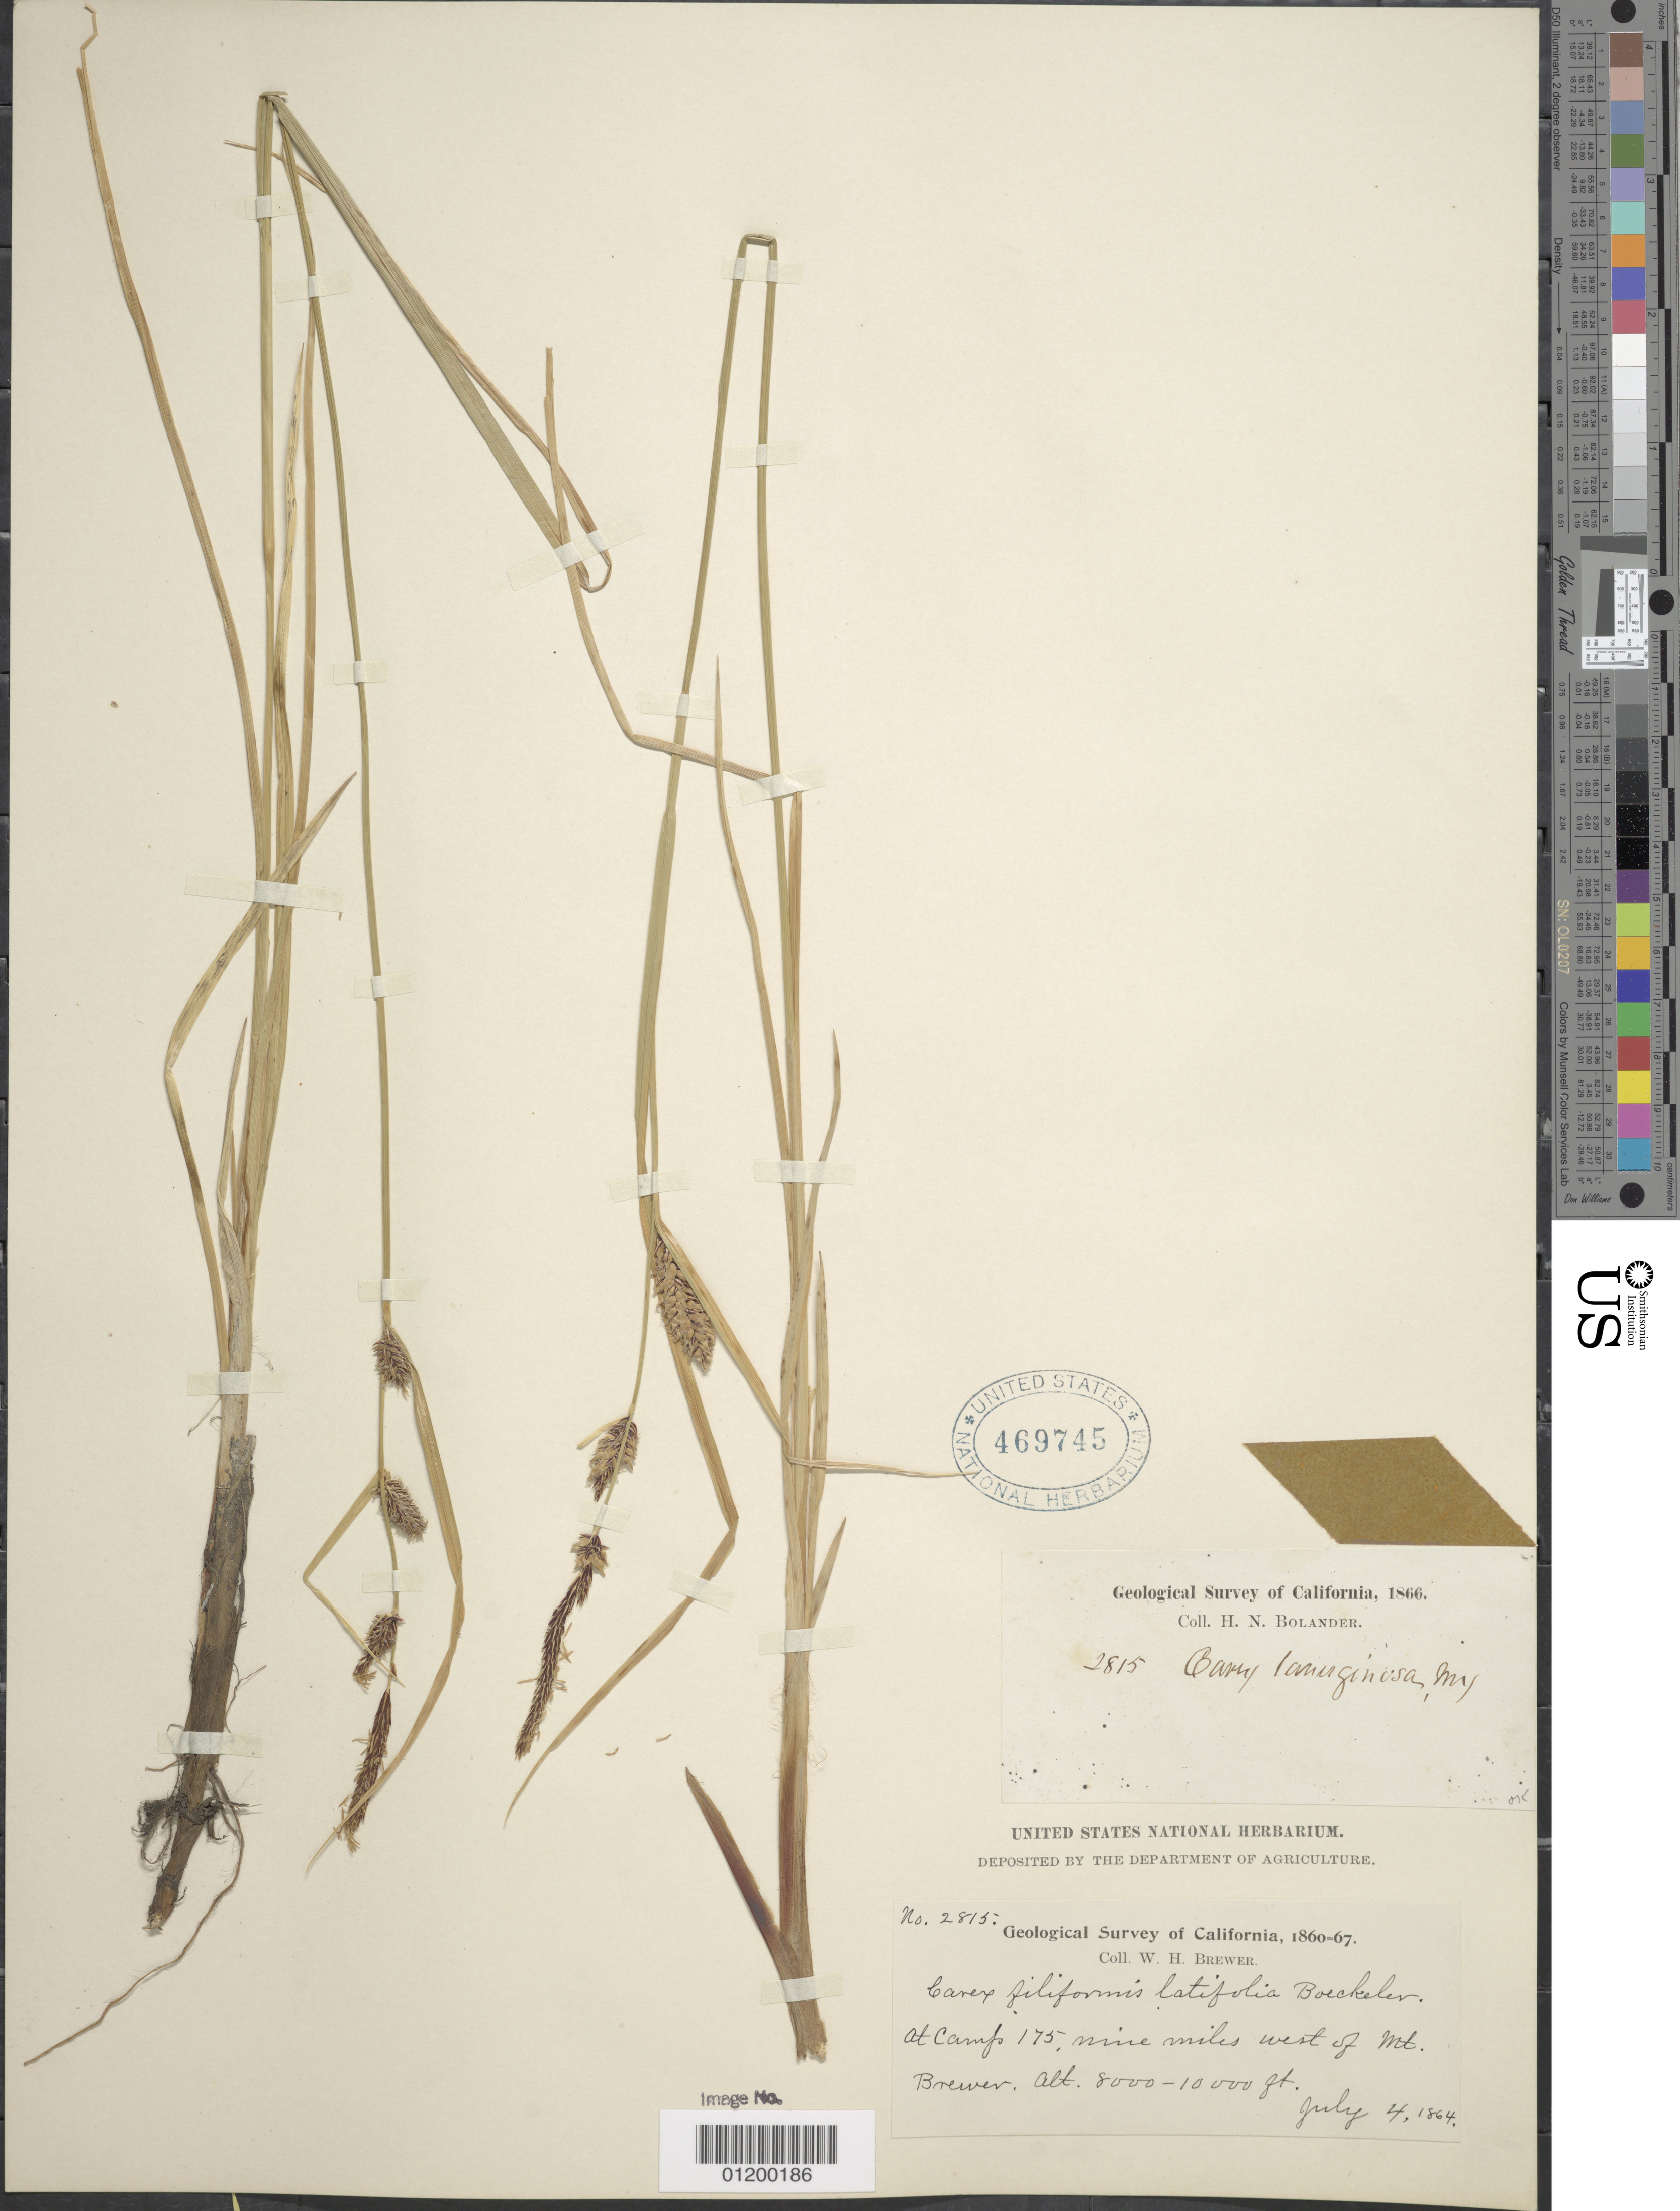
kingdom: Plantae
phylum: Tracheophyta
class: Liliopsida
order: Poales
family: Cyperaceae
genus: Carex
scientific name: Carex pellita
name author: Muhl. ex Willd.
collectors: W. H. Brewer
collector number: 2815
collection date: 1864-07-04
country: United States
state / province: California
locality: At Camp 175, mine miles west of Mt. Brewer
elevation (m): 2438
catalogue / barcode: US 469745